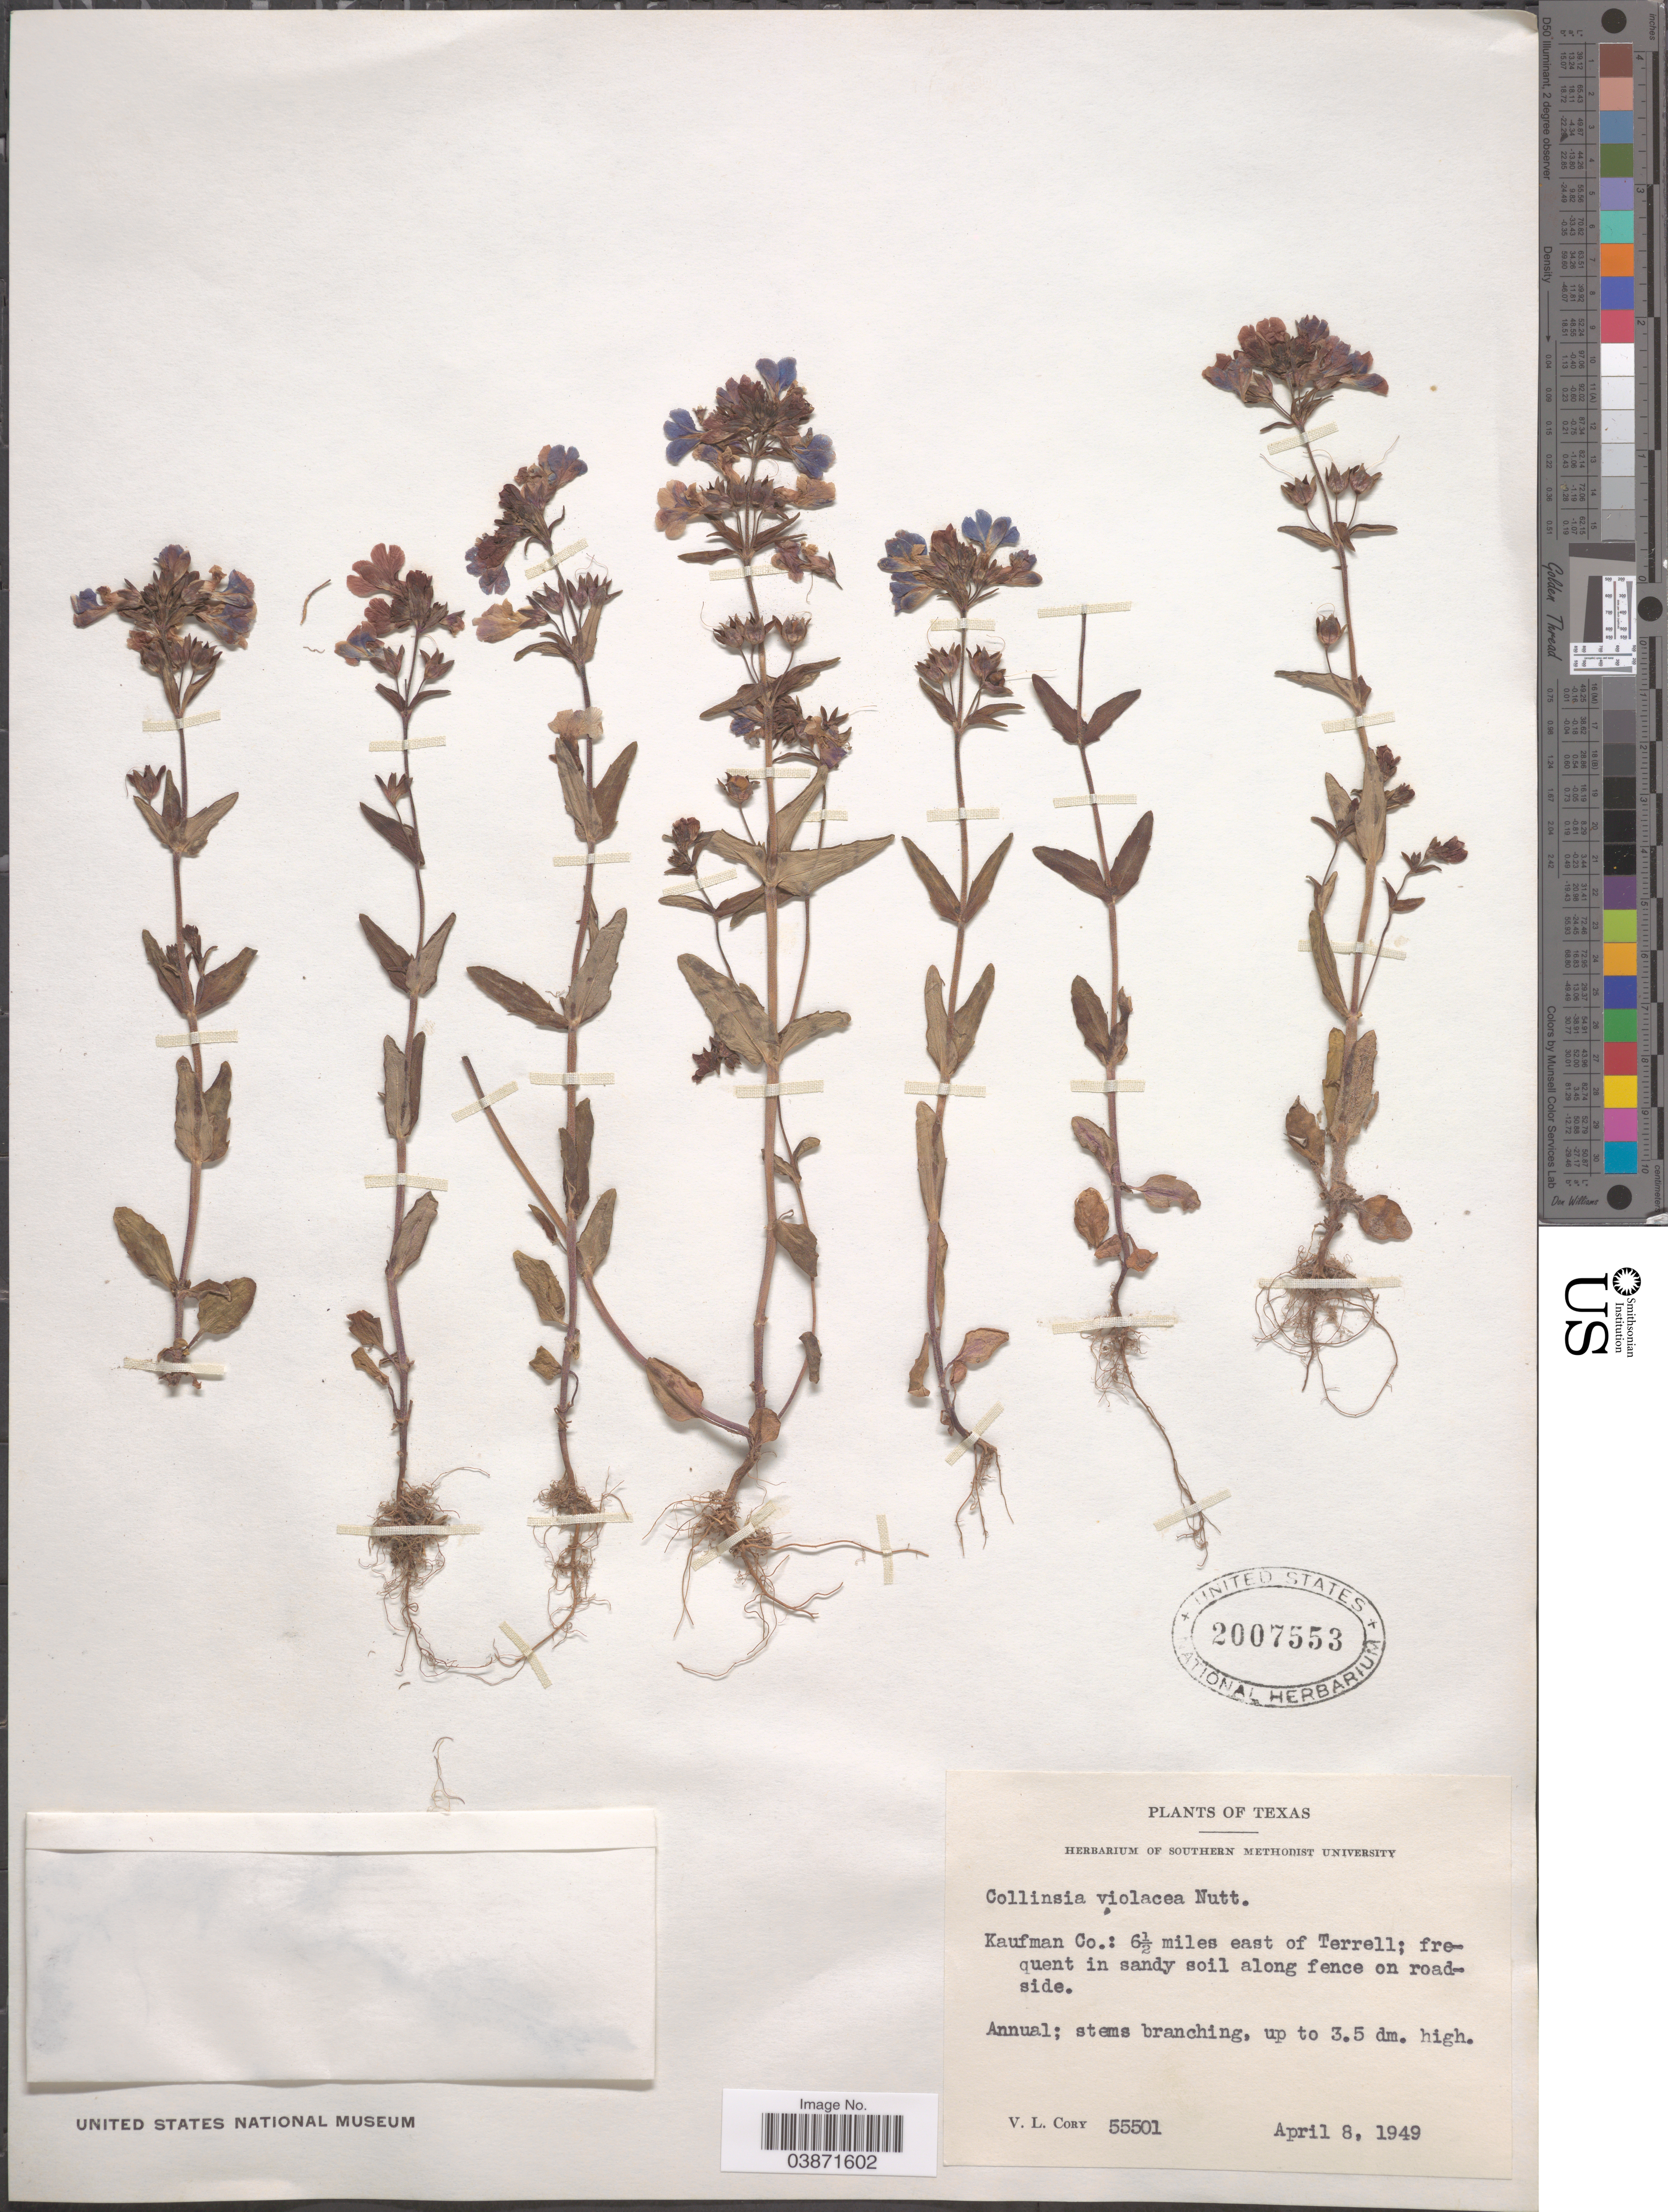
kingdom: Plantae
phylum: Tracheophyta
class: Magnoliopsida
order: Lamiales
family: Plantaginaceae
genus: Collinsia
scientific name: Collinsia violacea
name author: Nutt.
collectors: V. Cory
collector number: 55501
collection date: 1949-04-08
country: United States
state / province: Texas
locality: Kaufman Co.: 6½ miles east of Terrell.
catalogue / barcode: US 2007553